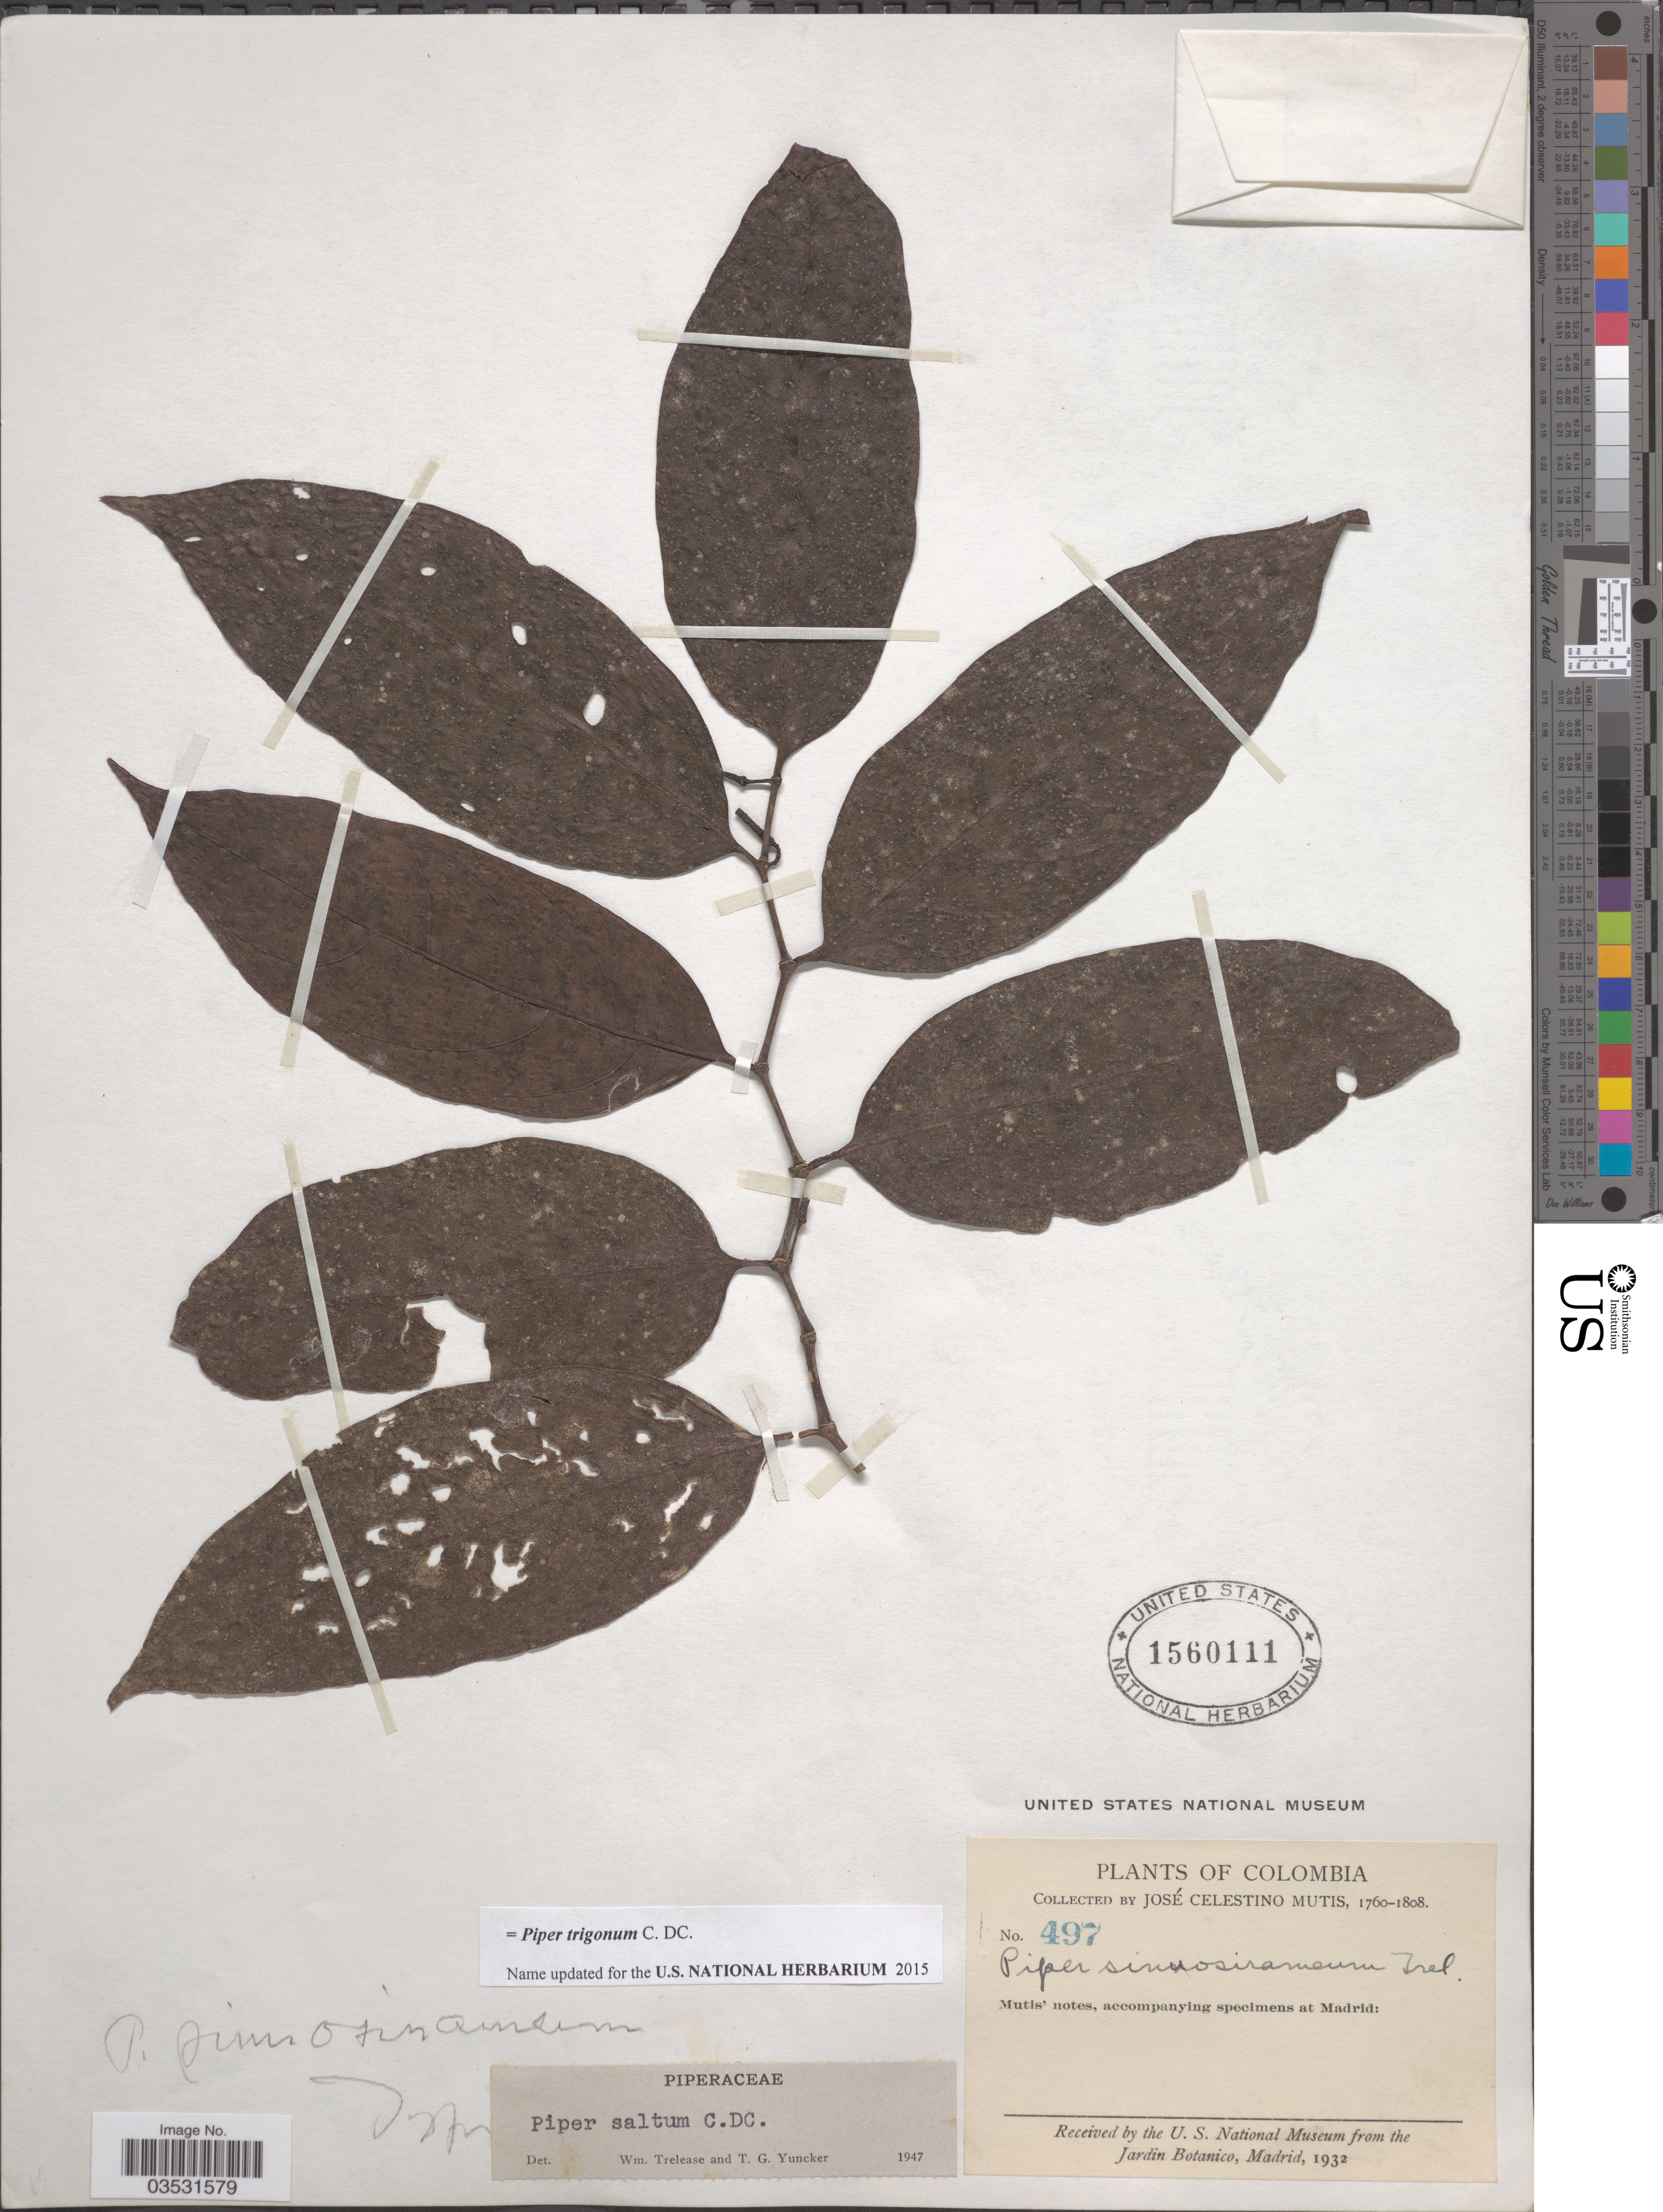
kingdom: Plantae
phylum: Tracheophyta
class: Magnoliopsida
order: Piperales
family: Piperaceae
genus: Piper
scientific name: Piper trigonum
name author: C. DC.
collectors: J. C. B. Mutis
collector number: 497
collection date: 1760/1808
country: Colombia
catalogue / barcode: US 1560111